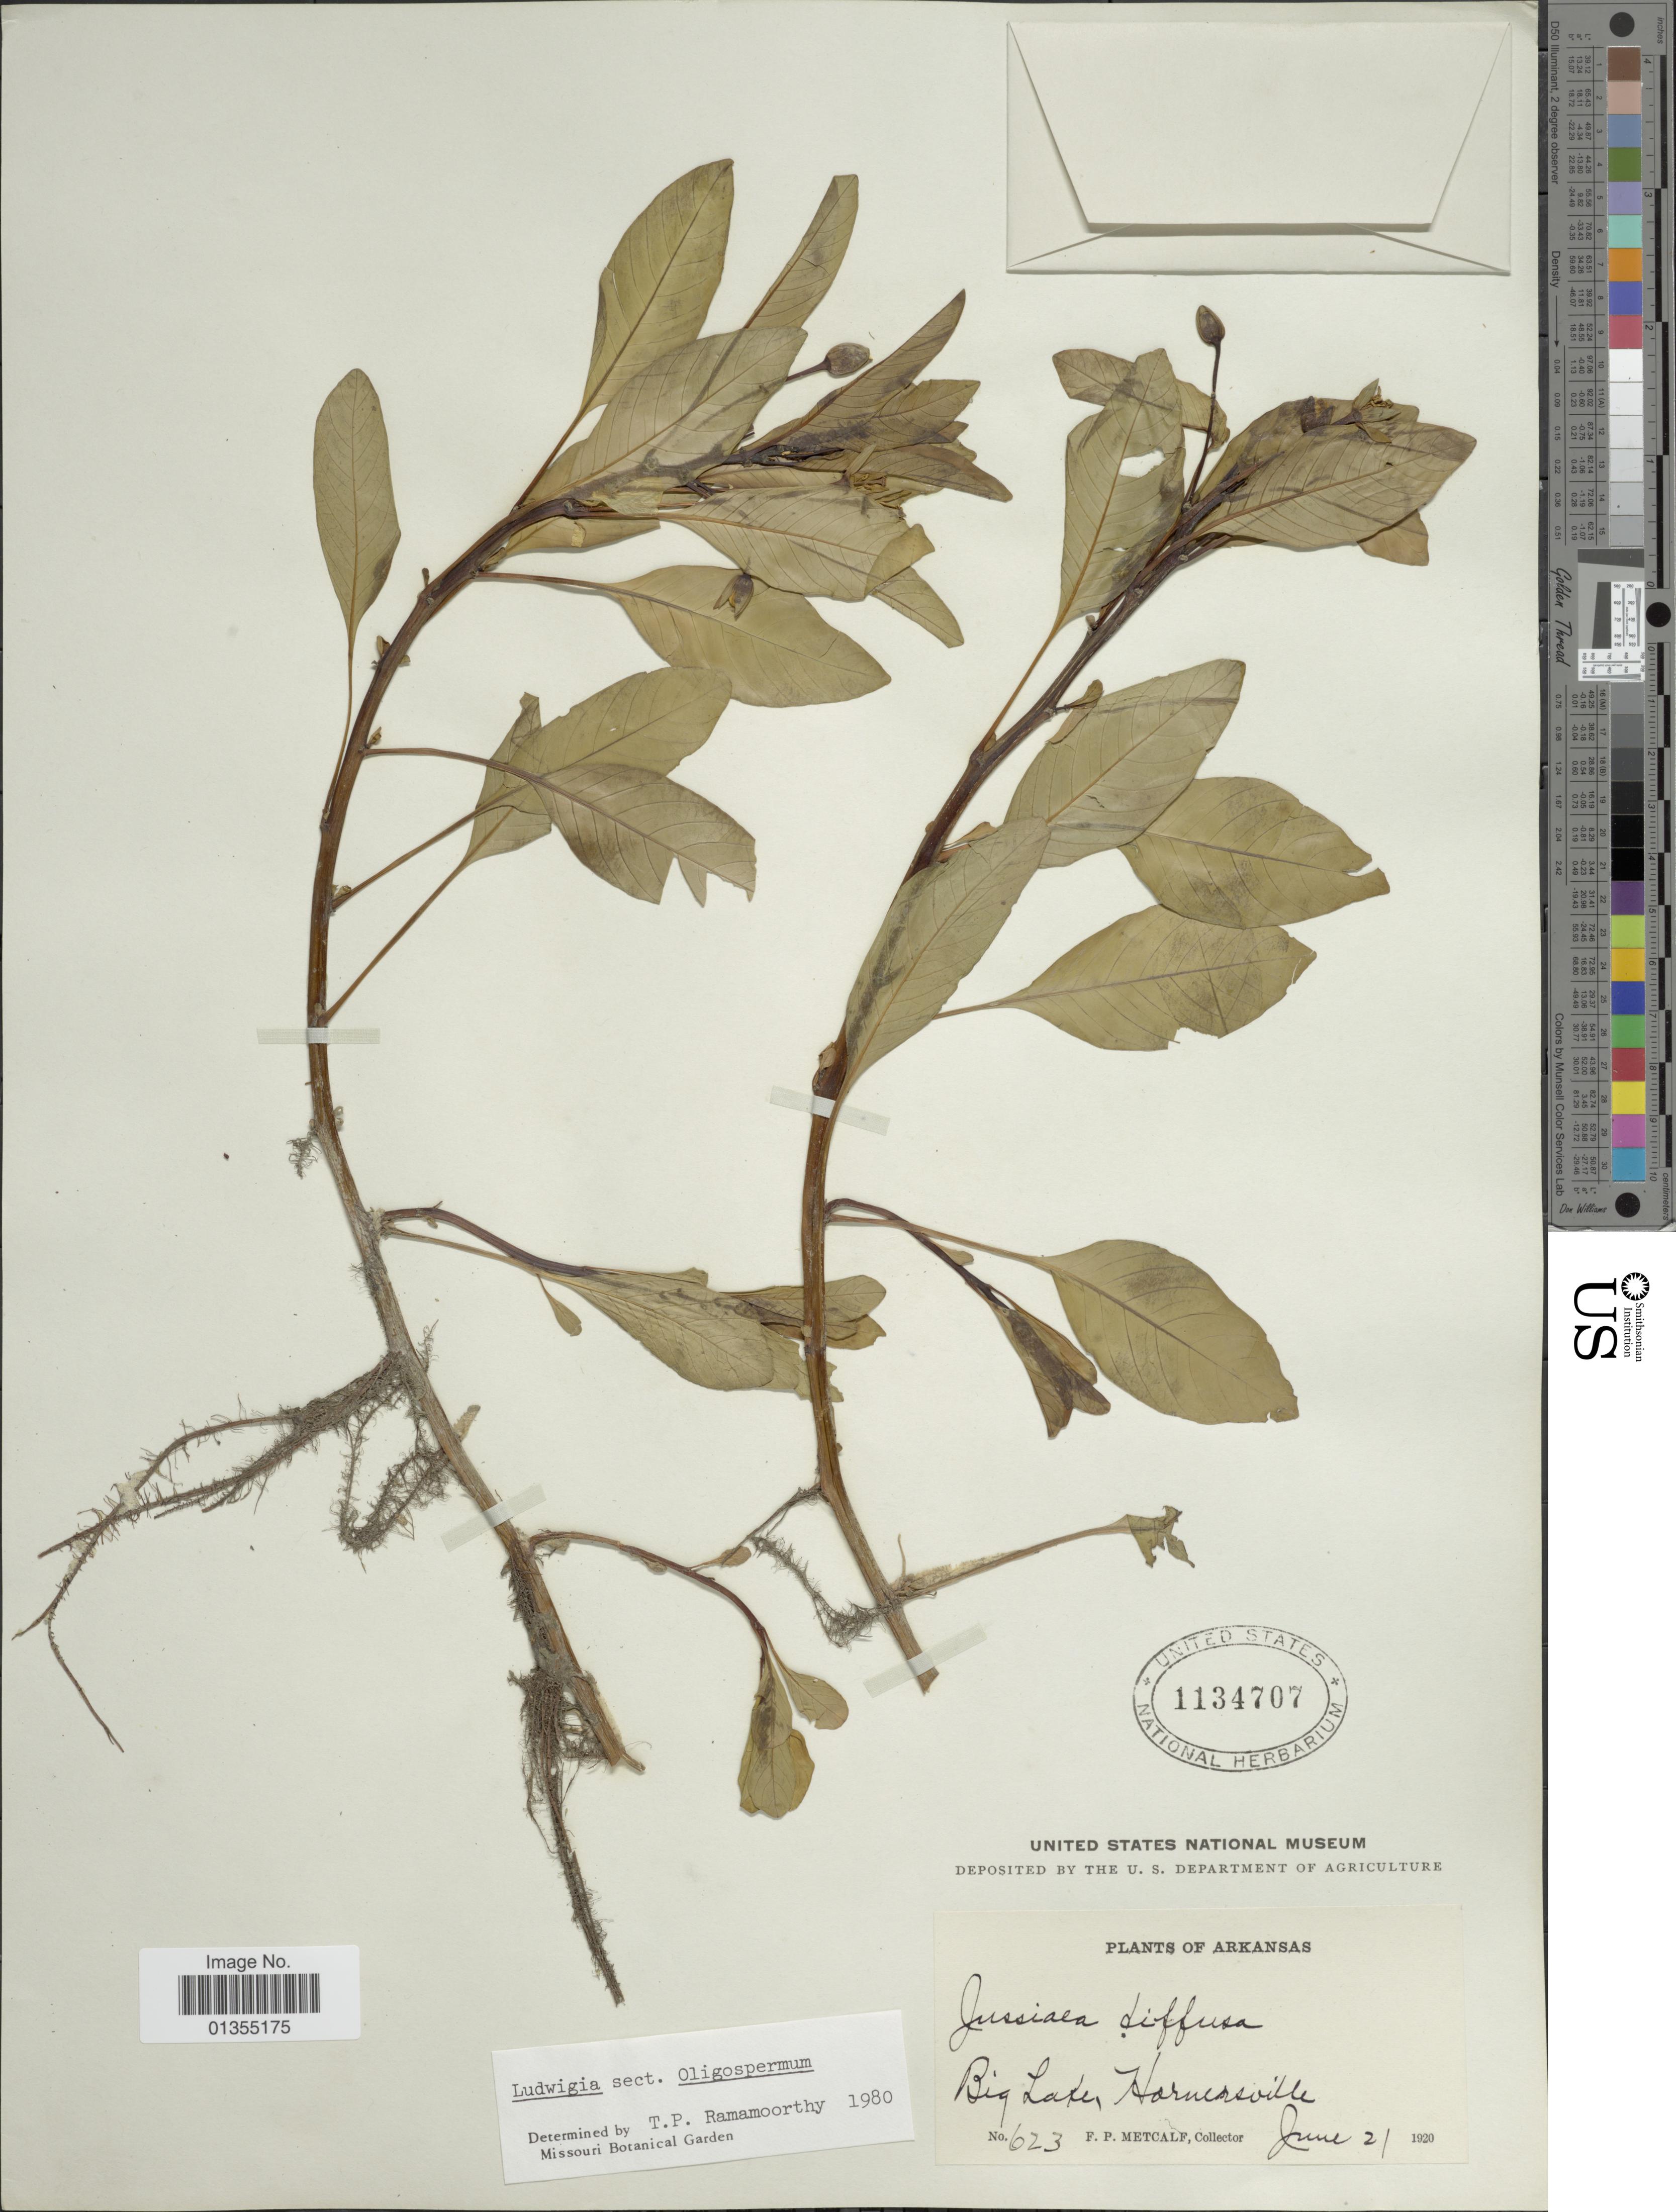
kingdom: Plantae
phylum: Tracheophyta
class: Magnoliopsida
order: Myrtales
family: Onagraceae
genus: Ludwigia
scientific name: Ludwigia stolonifera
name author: (Guill. & Perr.) P.H. Raven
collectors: F. Metcalf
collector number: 623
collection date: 1920-06-21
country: United States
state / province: Arkansas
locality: Big Lake, Harnersville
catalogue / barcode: US 1134707